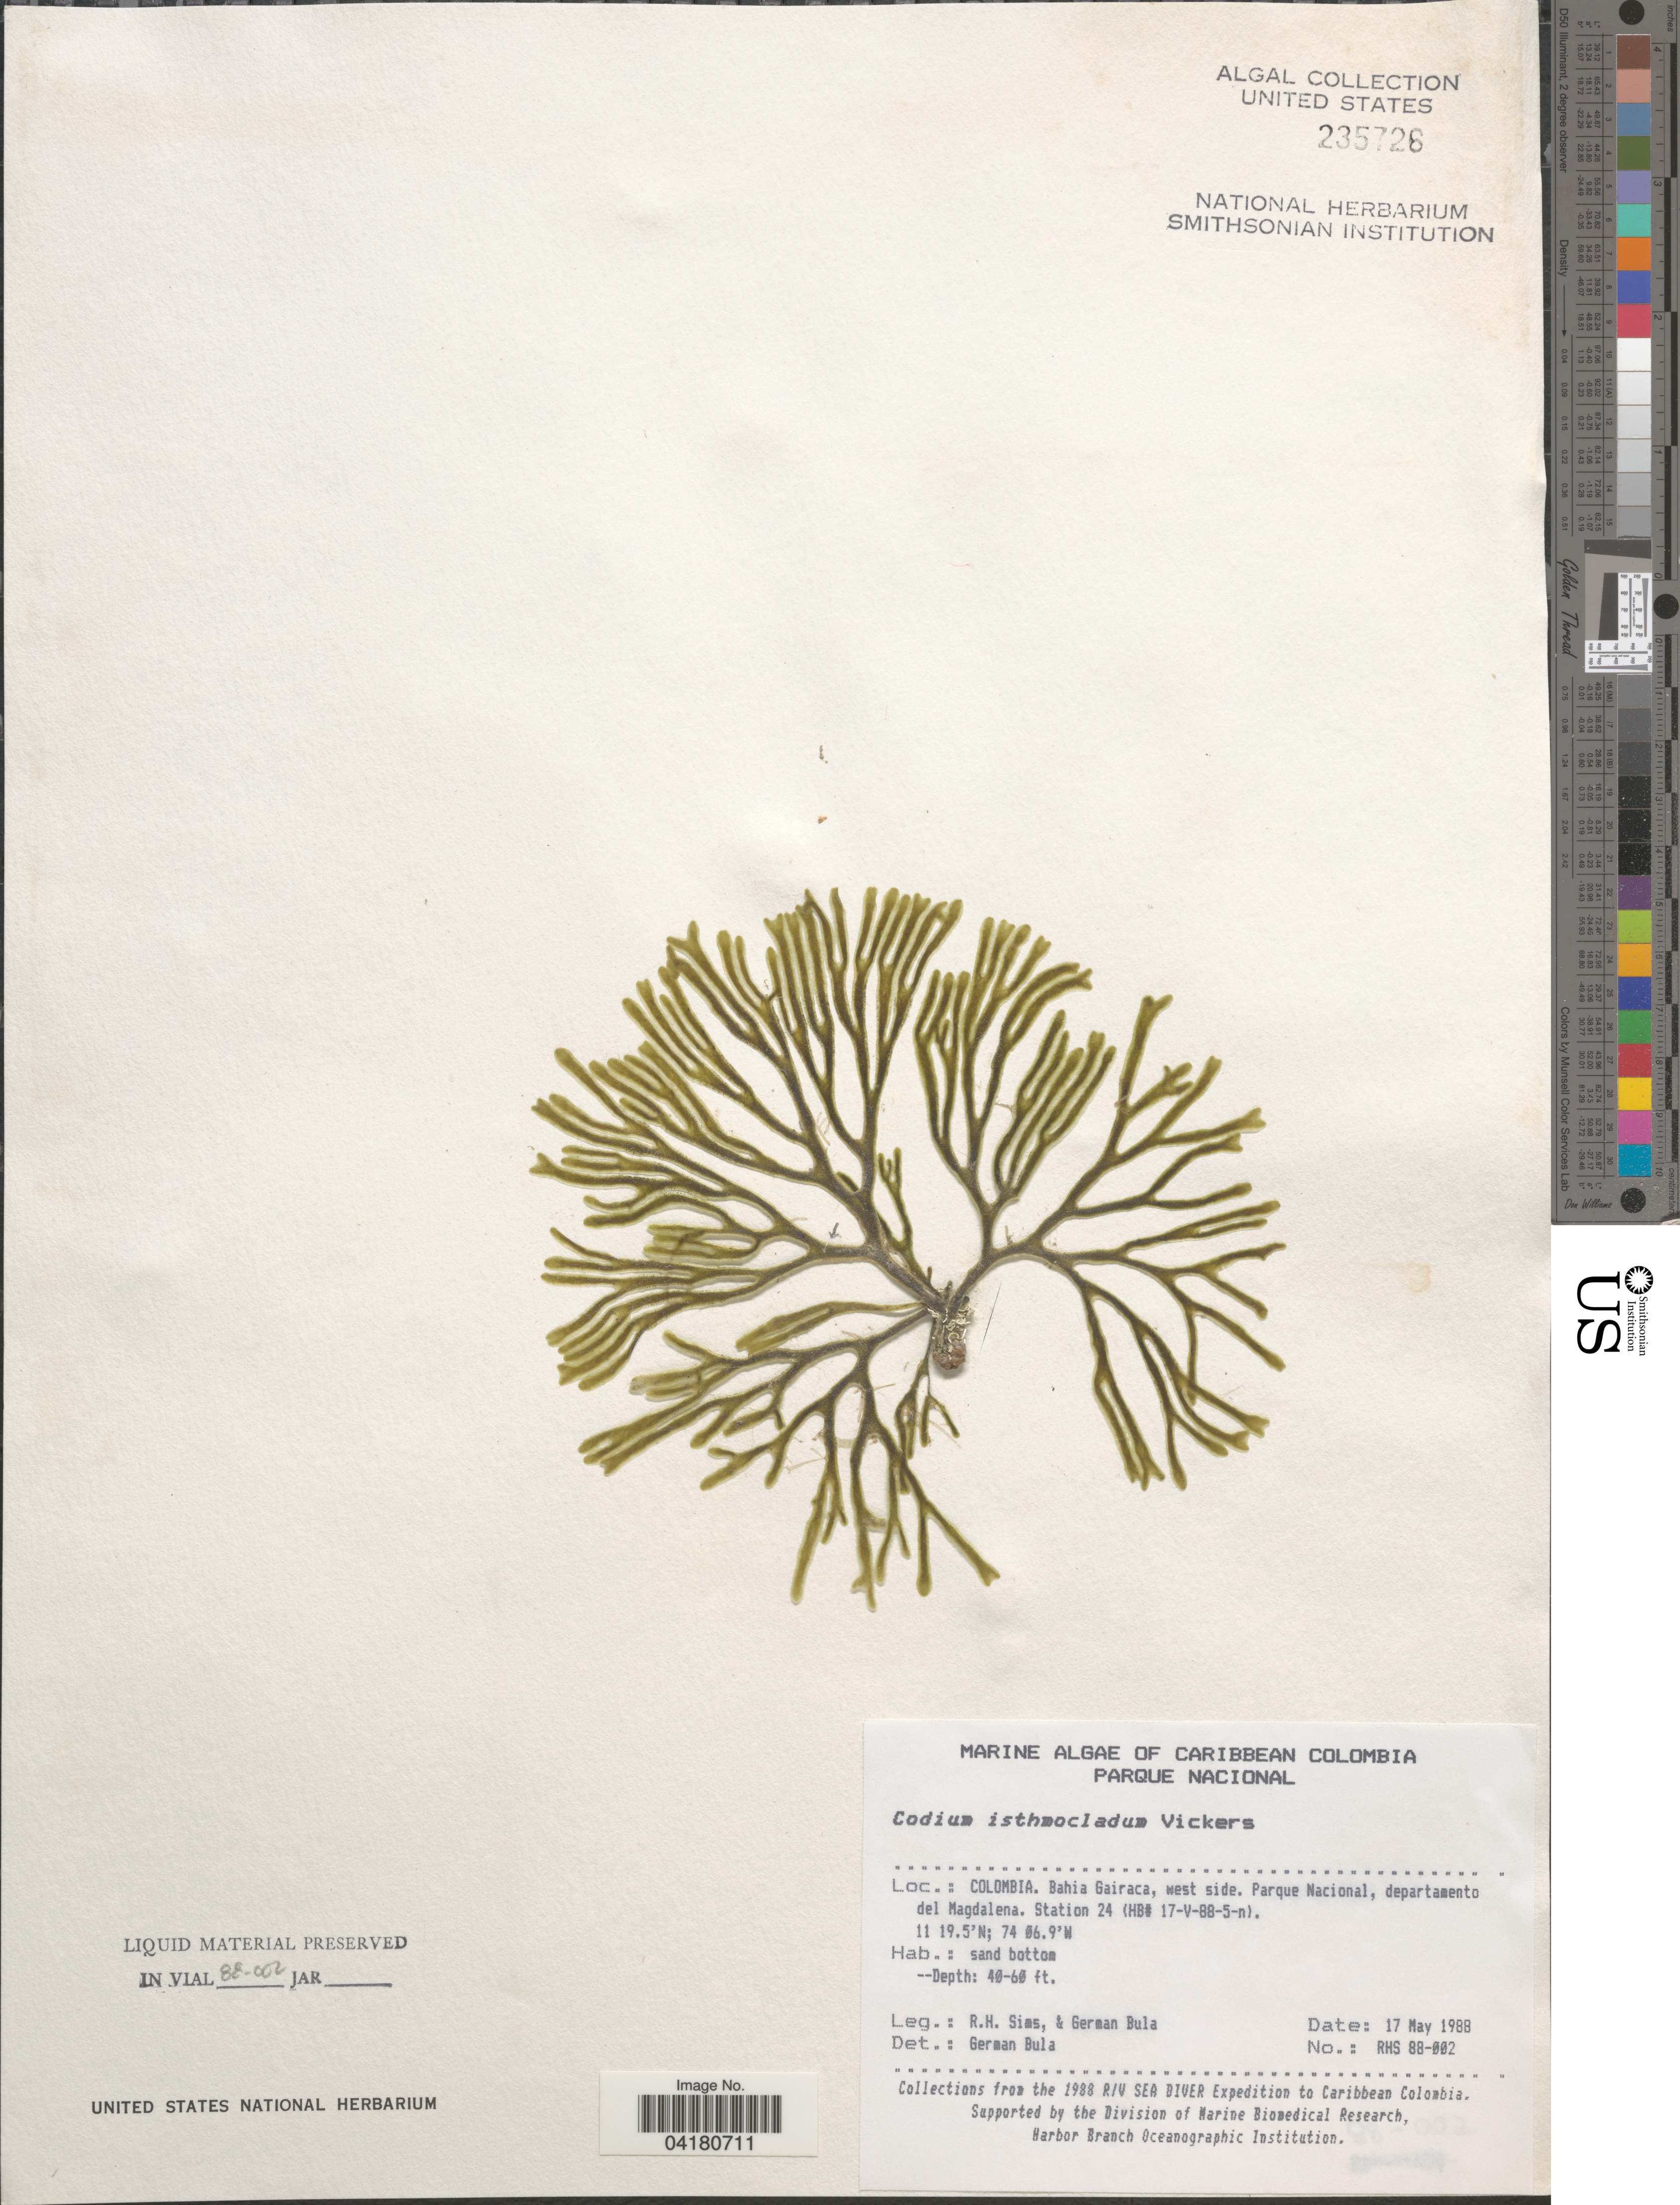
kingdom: Plantae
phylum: Chlorophyta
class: Ulvophyceae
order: Bryopsidales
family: Codiaceae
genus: Codium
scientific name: Codium isthmocladum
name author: Vickers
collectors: R. H. Sims & G. Bula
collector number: RHS88-002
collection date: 1988-05-17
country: Colombia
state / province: Magdalena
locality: Caribbean Colombia. Bahia Gairaca, west side. Parque Nacional, departamento del Magdalena. Station 24 (HB# 17-V-88-5-n). The 1988 R/V Sea Diver Expedition to Caribbean Colombia.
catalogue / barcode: US 235726